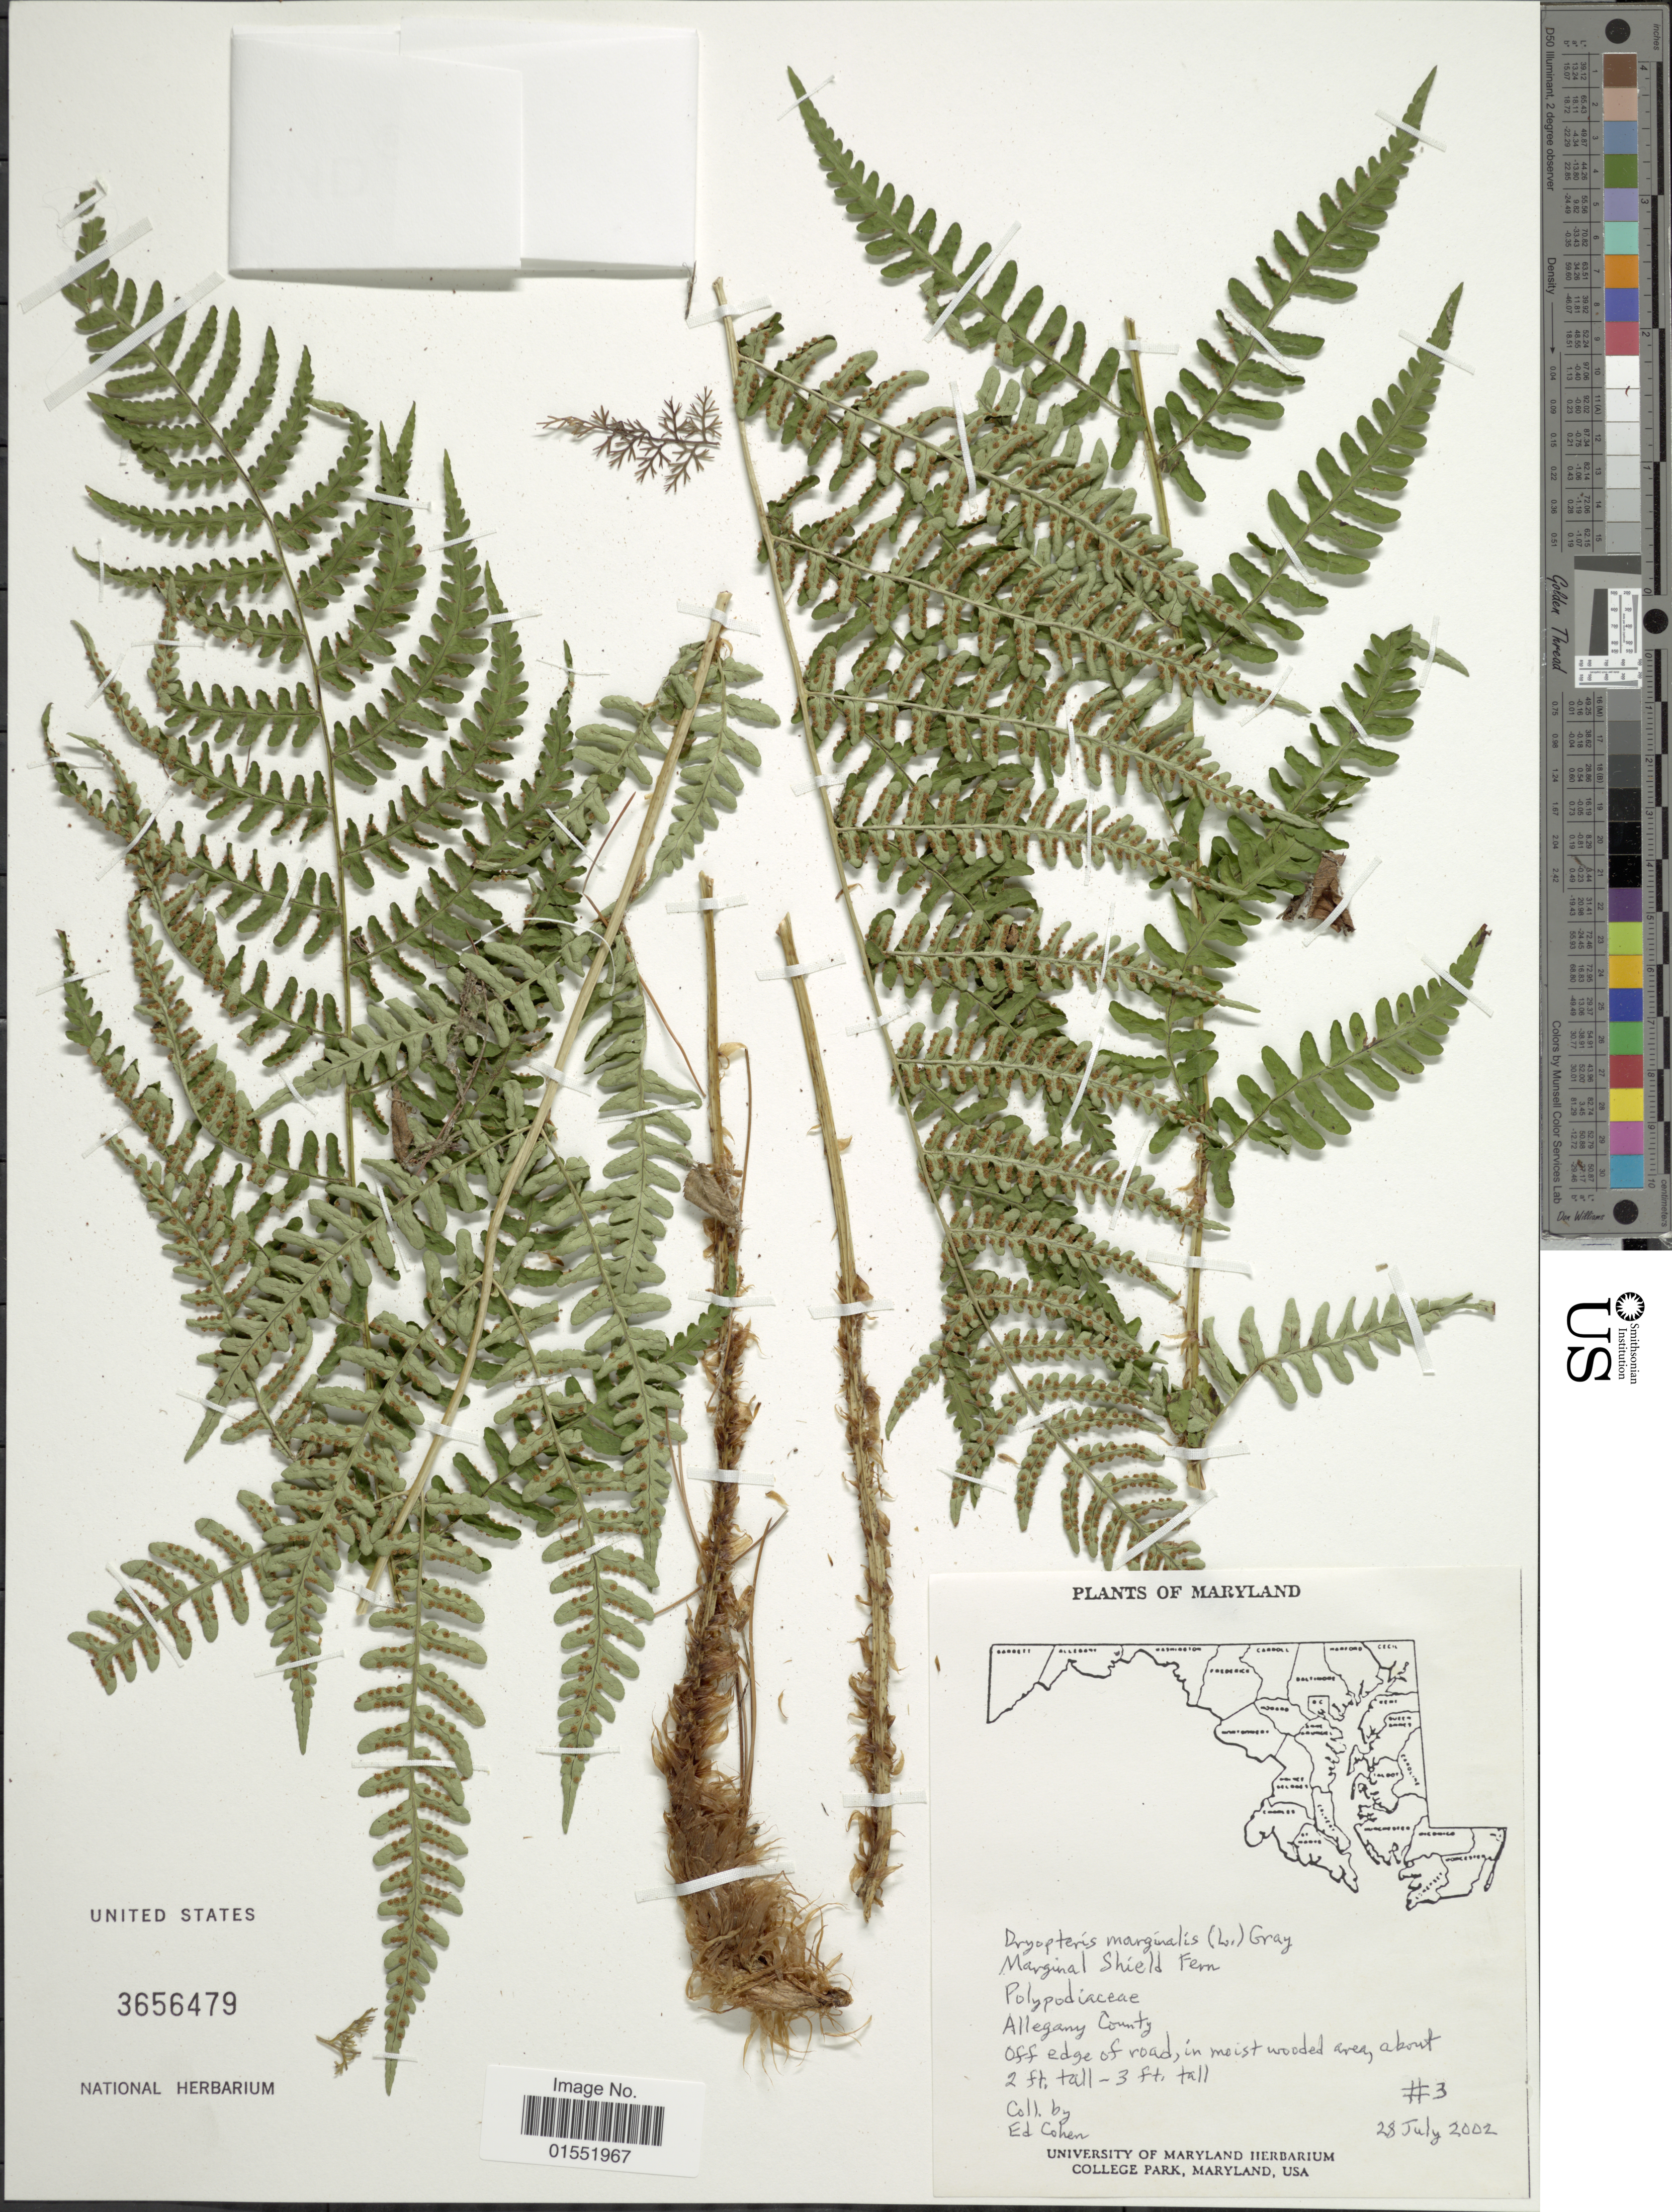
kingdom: Plantae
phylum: Tracheophyta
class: Polypodiopsida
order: Polypodiales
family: Dryopteridaceae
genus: Dryopteris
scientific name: Dryopteris marginalis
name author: (L.) A. Gray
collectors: E. Cohen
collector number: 3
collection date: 2002-07-28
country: United States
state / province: Maryland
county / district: Allegany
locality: Allegany County. Off edge of road, in moist wooded area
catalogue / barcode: US 3656479